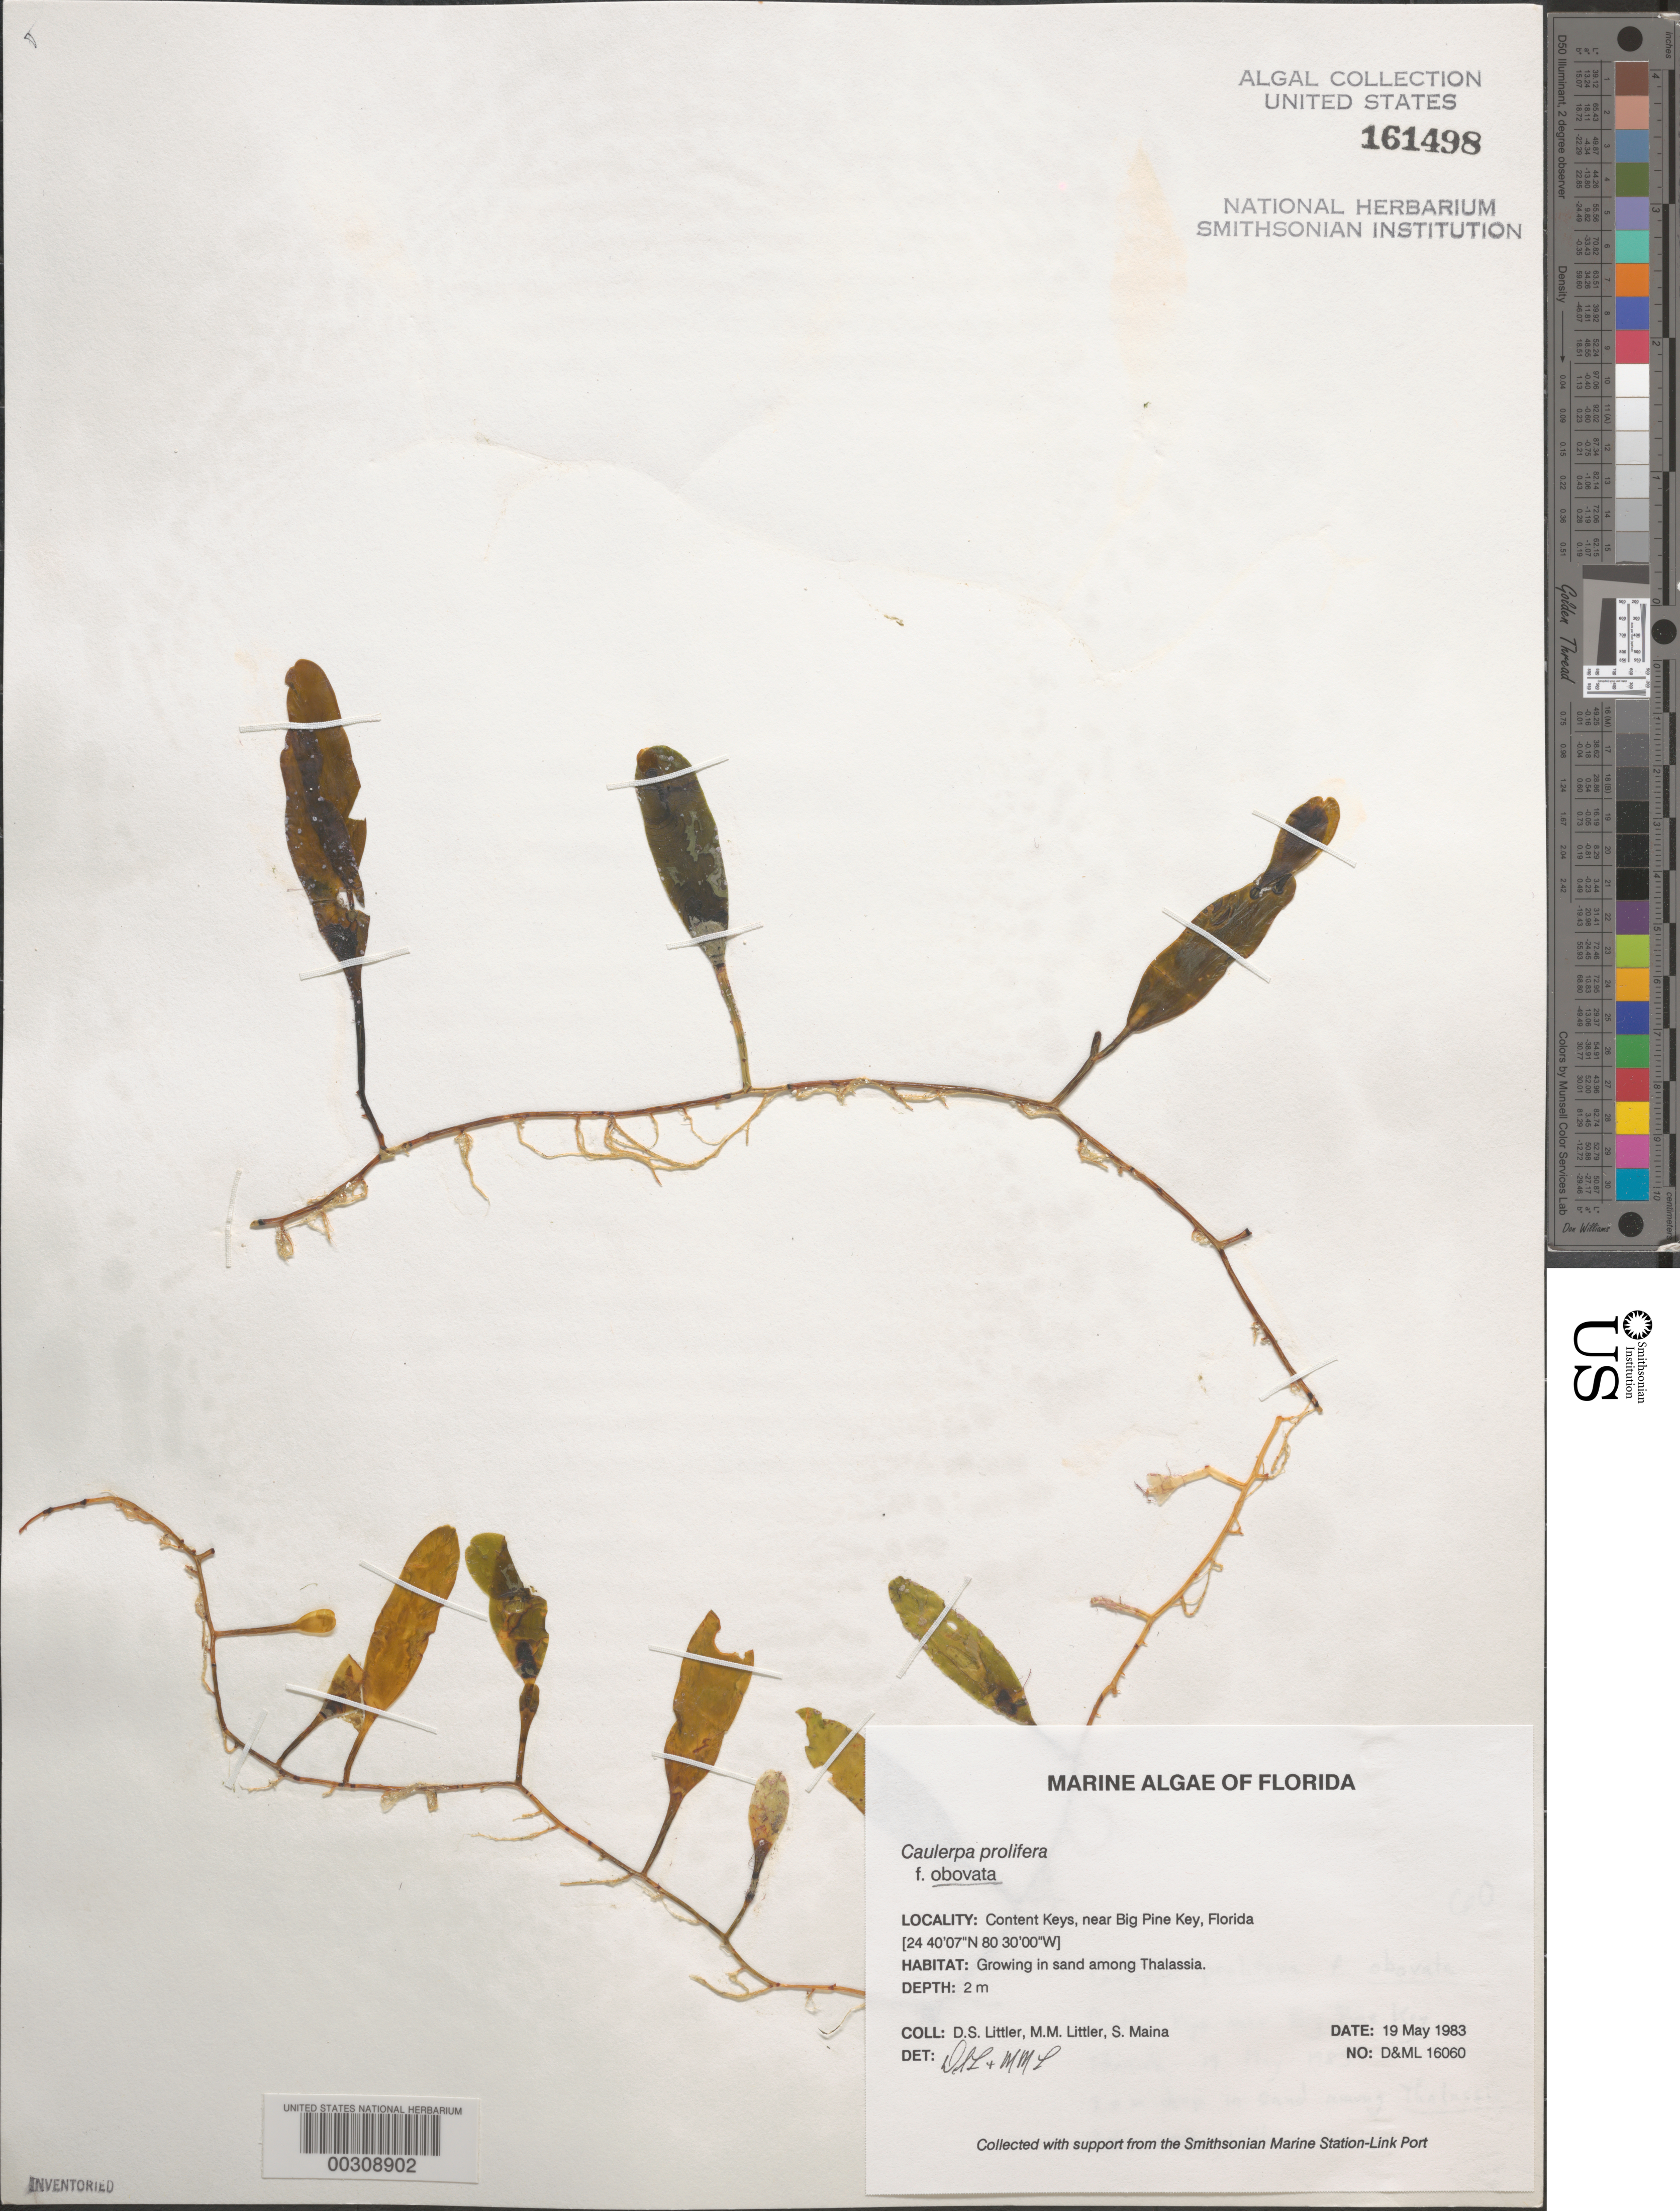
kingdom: Plantae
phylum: Chlorophyta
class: Ulvophyceae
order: Bryopsidales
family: Caulerpaceae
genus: Caulerpa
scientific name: Caulerpa prolifera f. obovata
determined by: Littler, D. S.; Littler, M. M.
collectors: D. S. Littler, M. M. Littler & S. Maina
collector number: D&ML 16060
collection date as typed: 19 May 1983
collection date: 1983-05-19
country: United States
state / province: Florida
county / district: Monroe County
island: Content Keys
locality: Near Big Pine Key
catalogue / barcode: US 161498